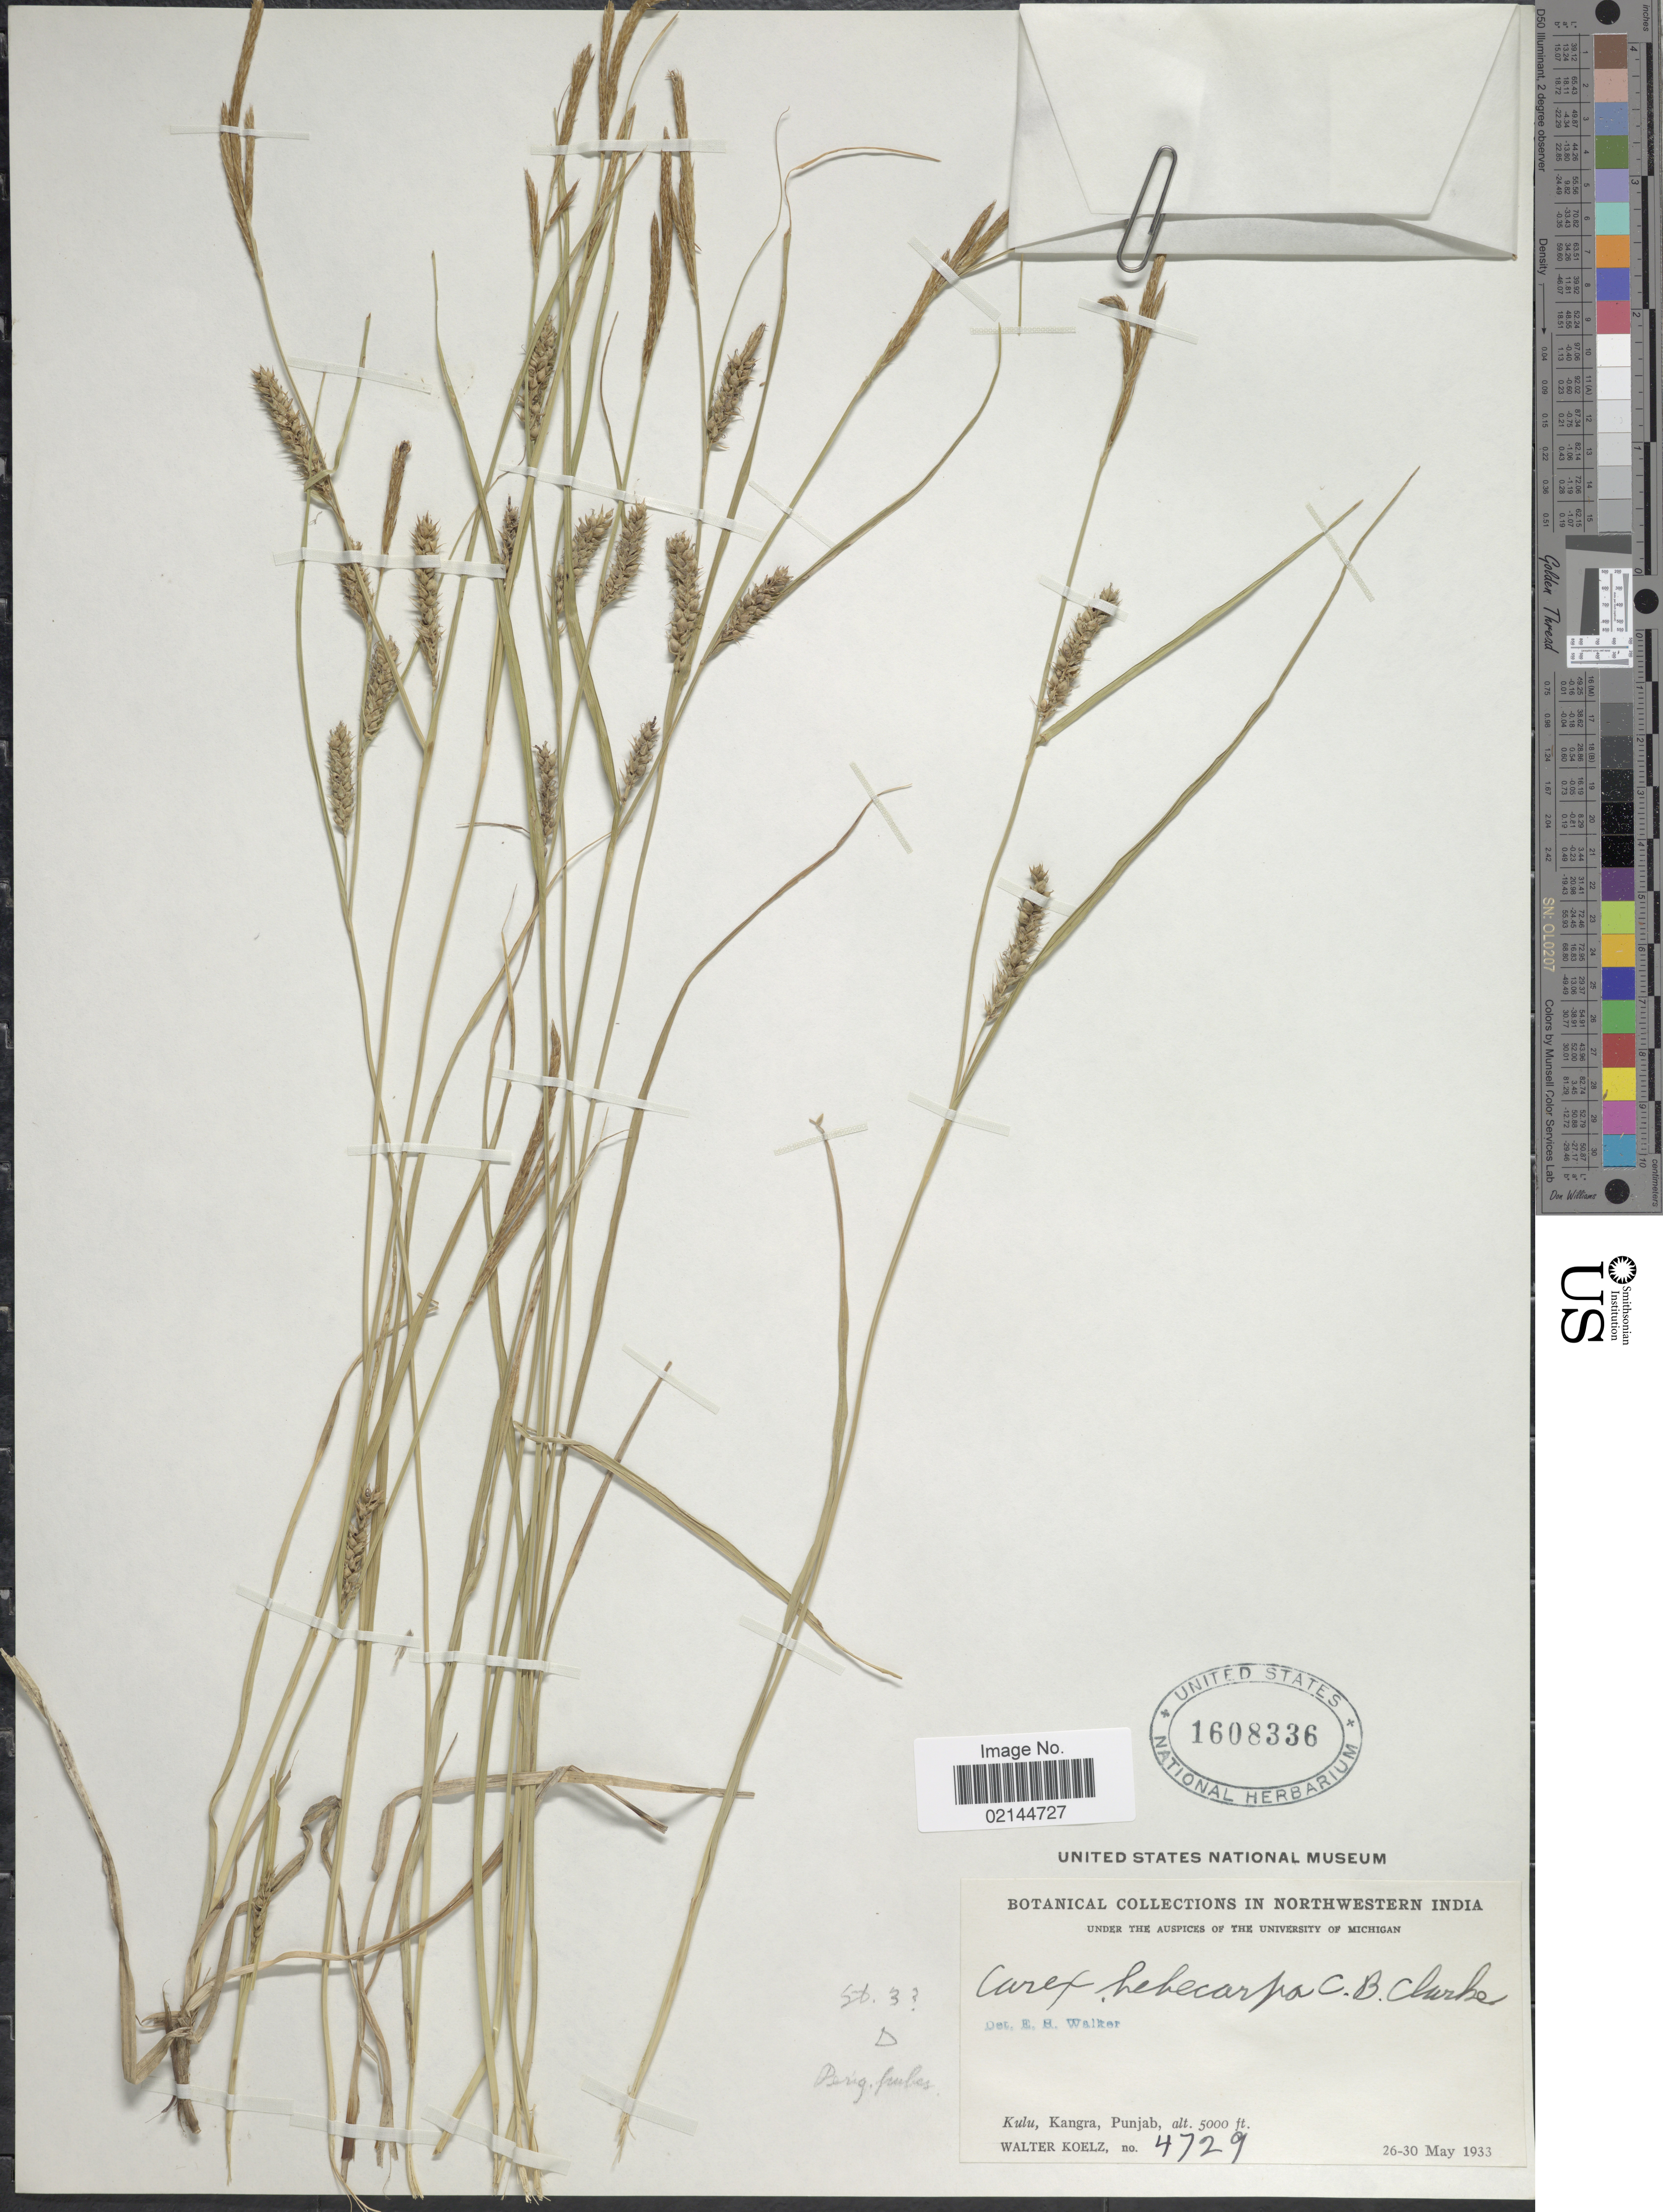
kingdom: Plantae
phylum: Tracheophyta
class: Liliopsida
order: Poales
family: Cyperaceae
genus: Carex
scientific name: Carex hebecarpa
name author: C.A. Mey.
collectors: W. N. Koelz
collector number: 4729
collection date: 1933-05-26/1933-05-30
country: India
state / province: Punjab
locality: Northwestern India. Kulu, Kangra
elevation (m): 1524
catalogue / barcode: US 1608336